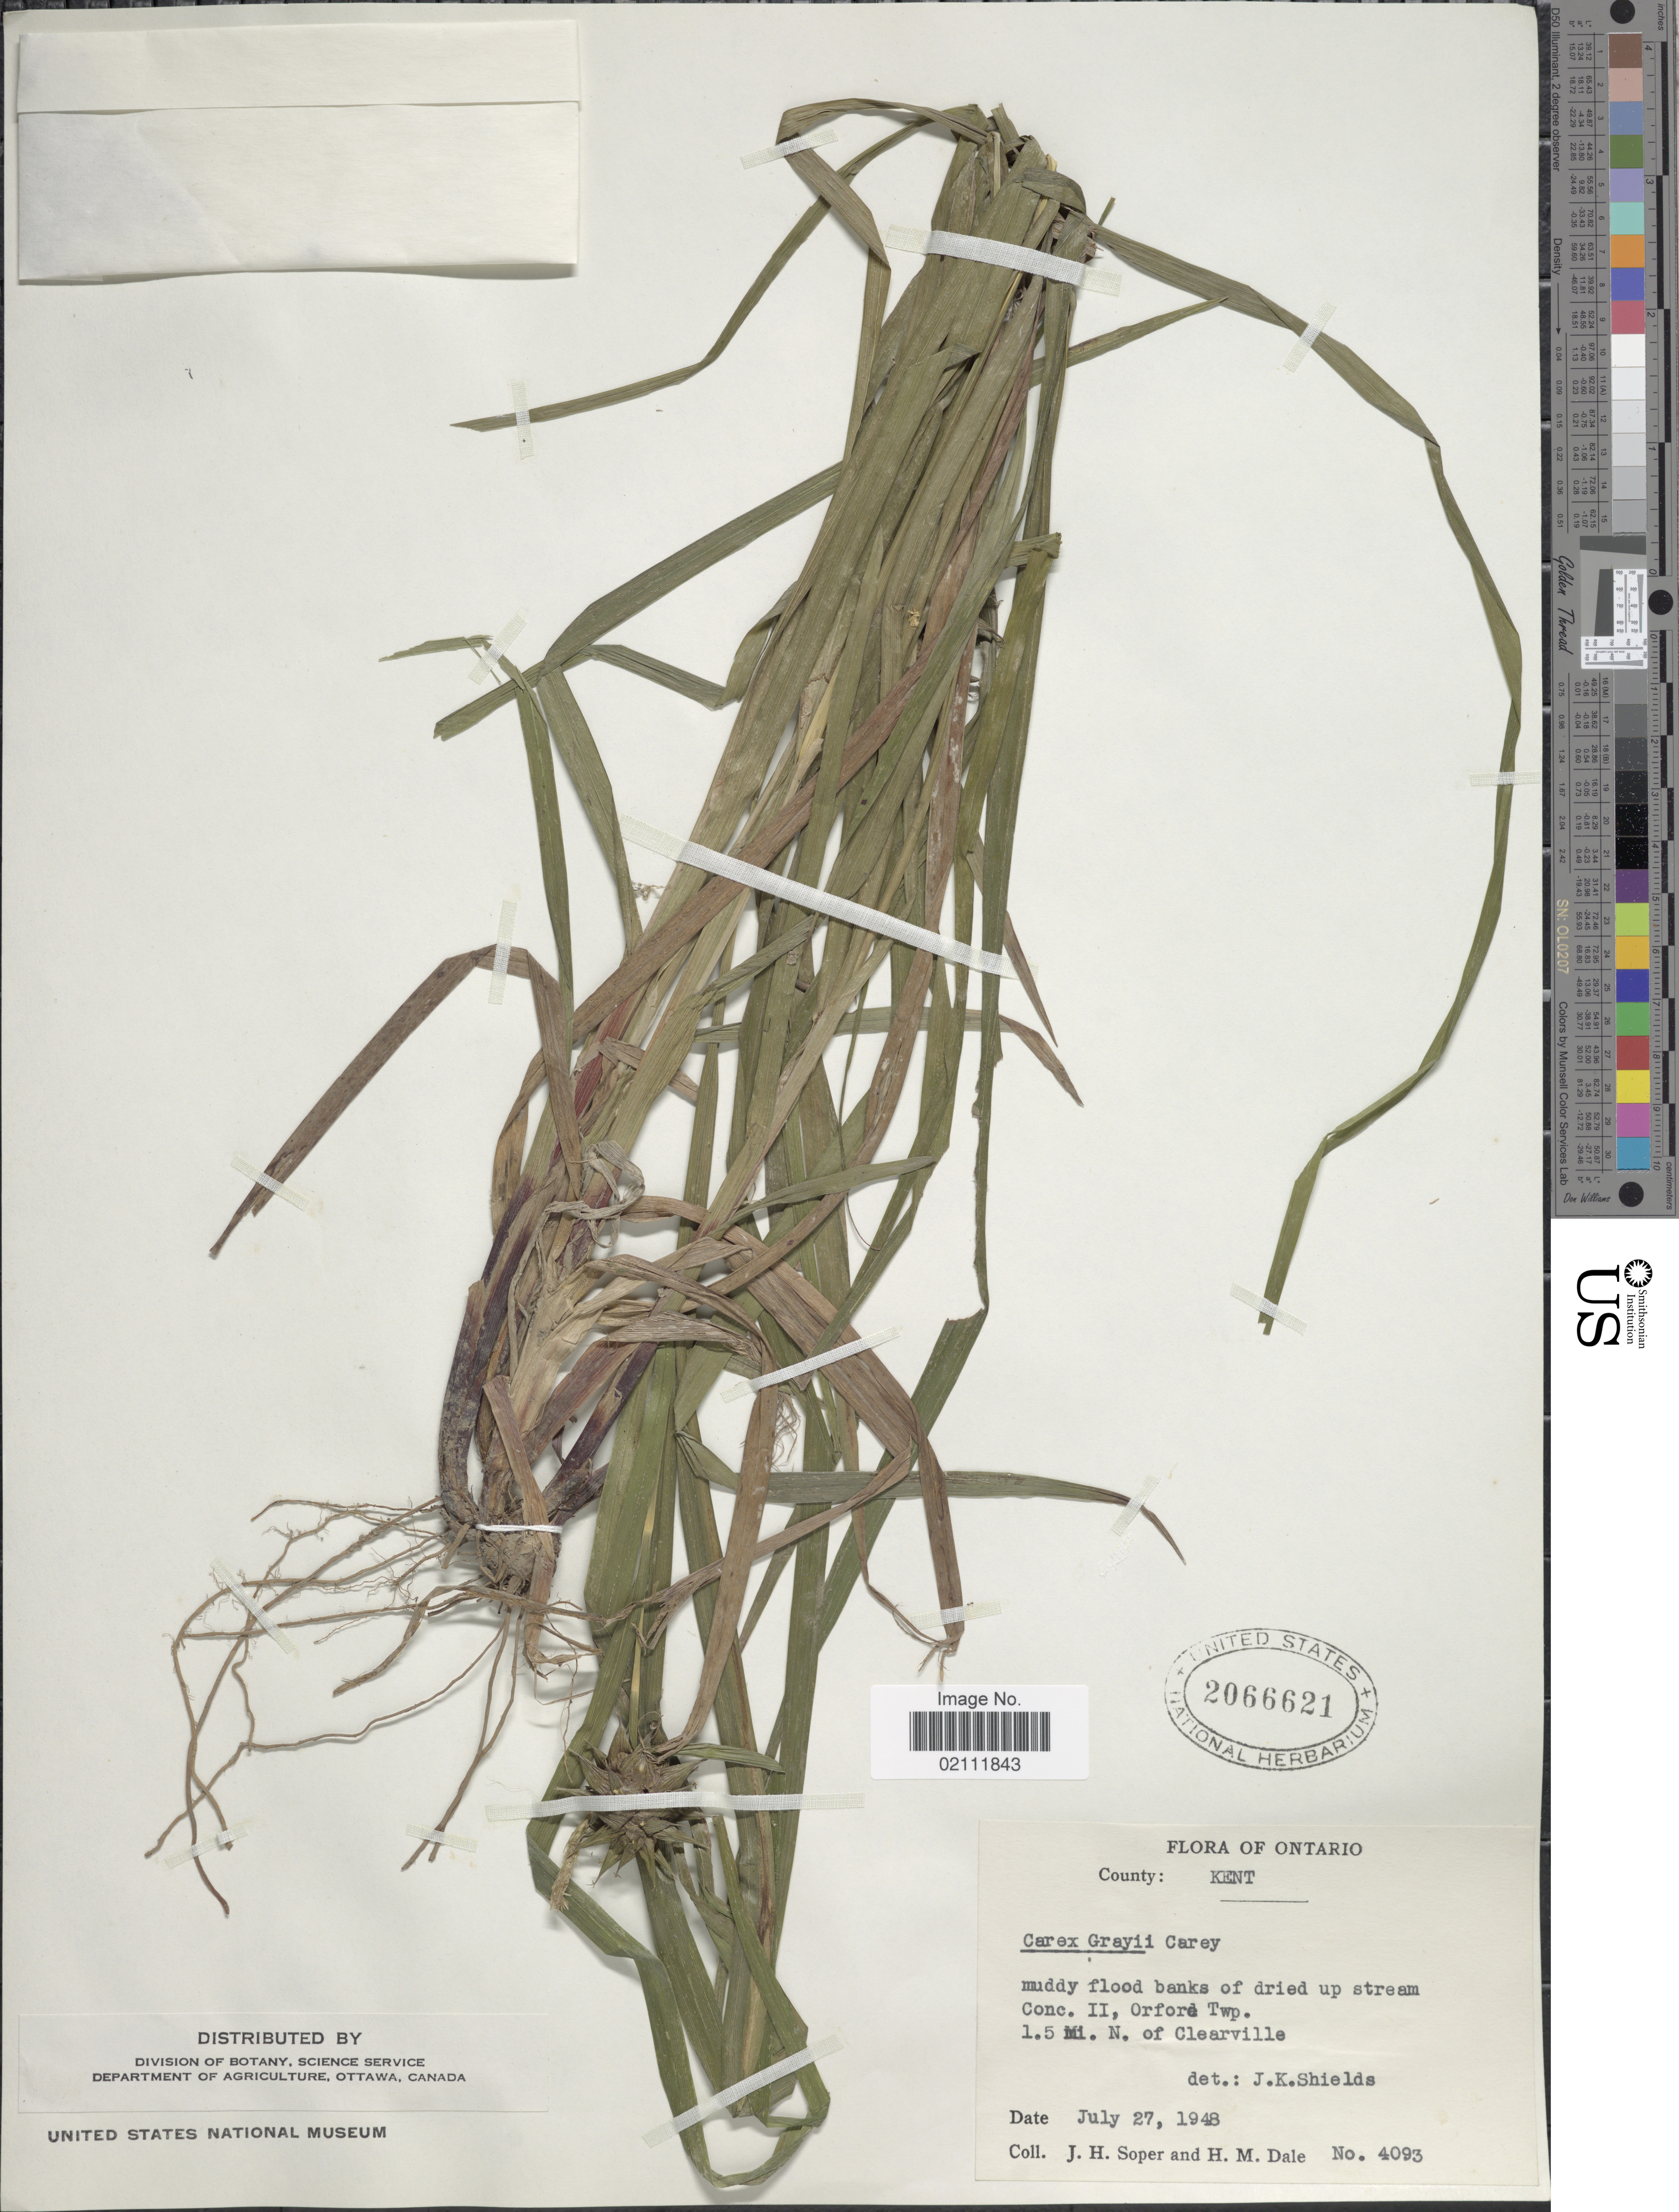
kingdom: Plantae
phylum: Tracheophyta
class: Liliopsida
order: Poales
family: Cyperaceae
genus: Carex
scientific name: Carex grayi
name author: J. Carey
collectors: J. H. Soper & H. M. Dale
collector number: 4093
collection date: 1948-07-27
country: Canada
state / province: Ontario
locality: Conc. II, Orfore Twp. 1.5 mi. N. of Clearville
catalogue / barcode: US 2066621